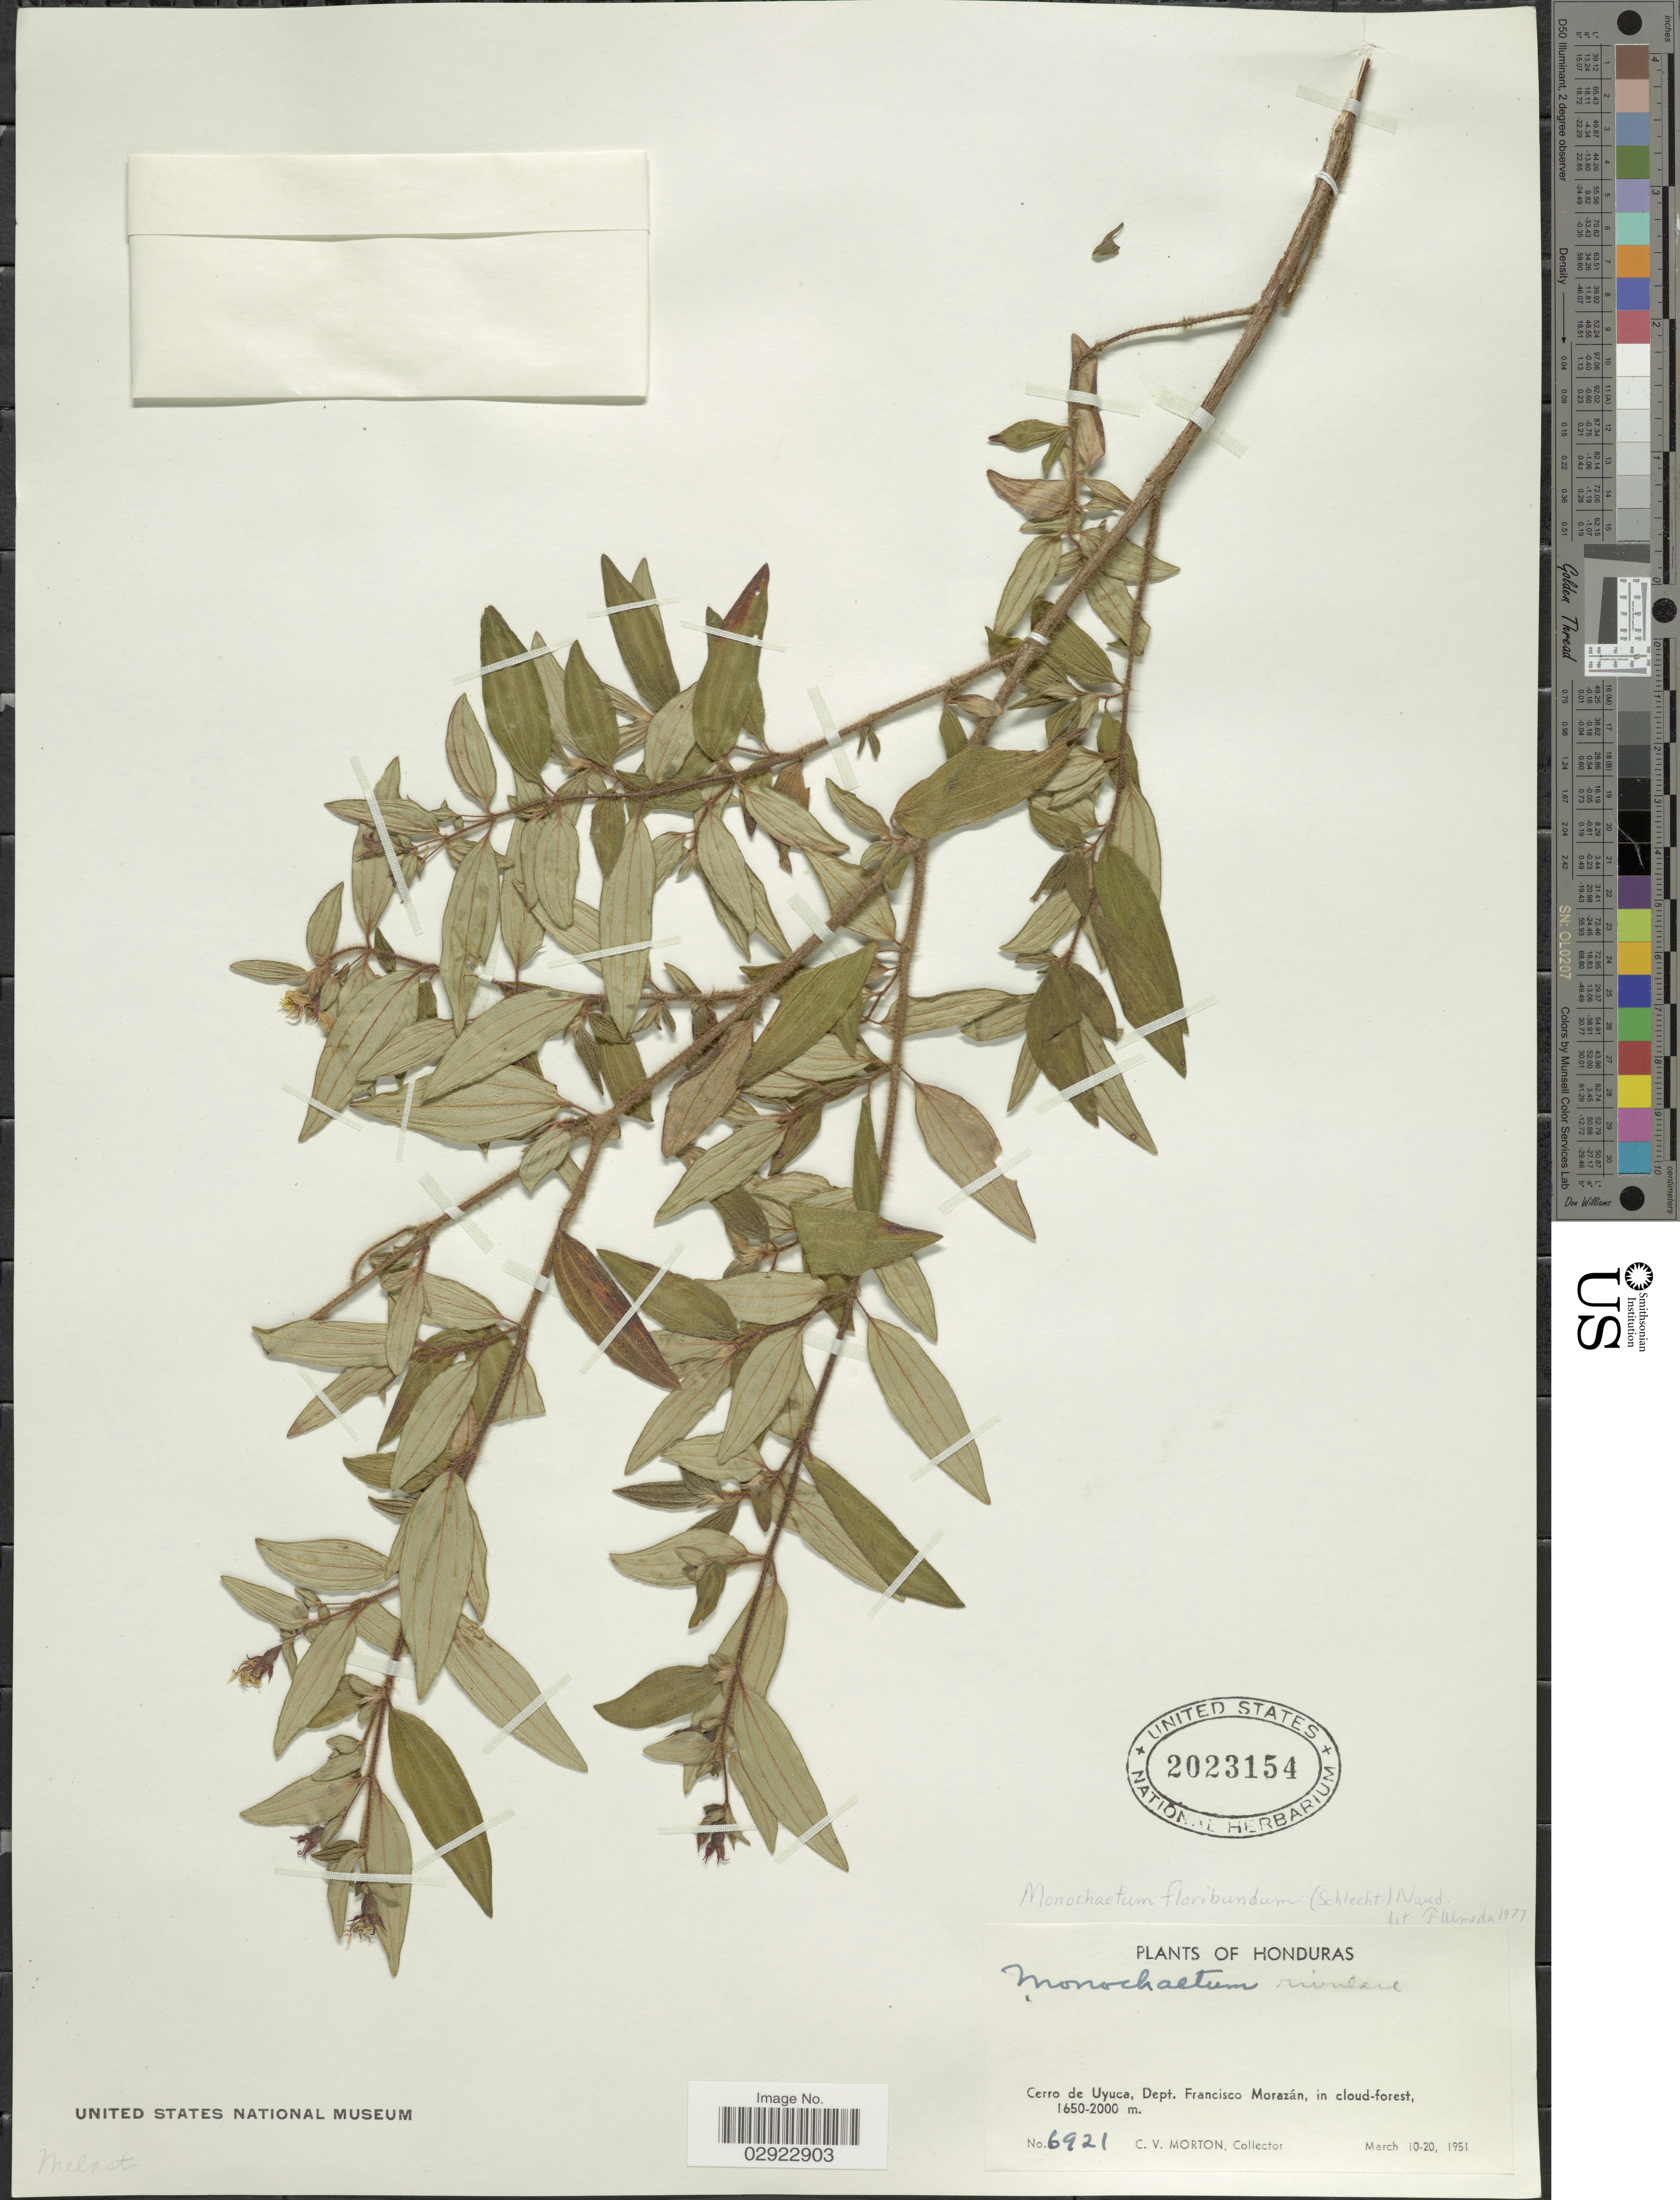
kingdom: Plantae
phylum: Tracheophyta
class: Magnoliopsida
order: Myrtales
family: Melastomataceae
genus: Monochaetum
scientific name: Monochaetum floribundum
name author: (Schltdl.) Naudin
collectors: C. V. Morton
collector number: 6921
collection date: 1951-03-10/1951-03-20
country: Honduras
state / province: Fco. Morazán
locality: Cerro de Uyuca, Dept. Francisco Morazán.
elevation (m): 1650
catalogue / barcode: US 2023154